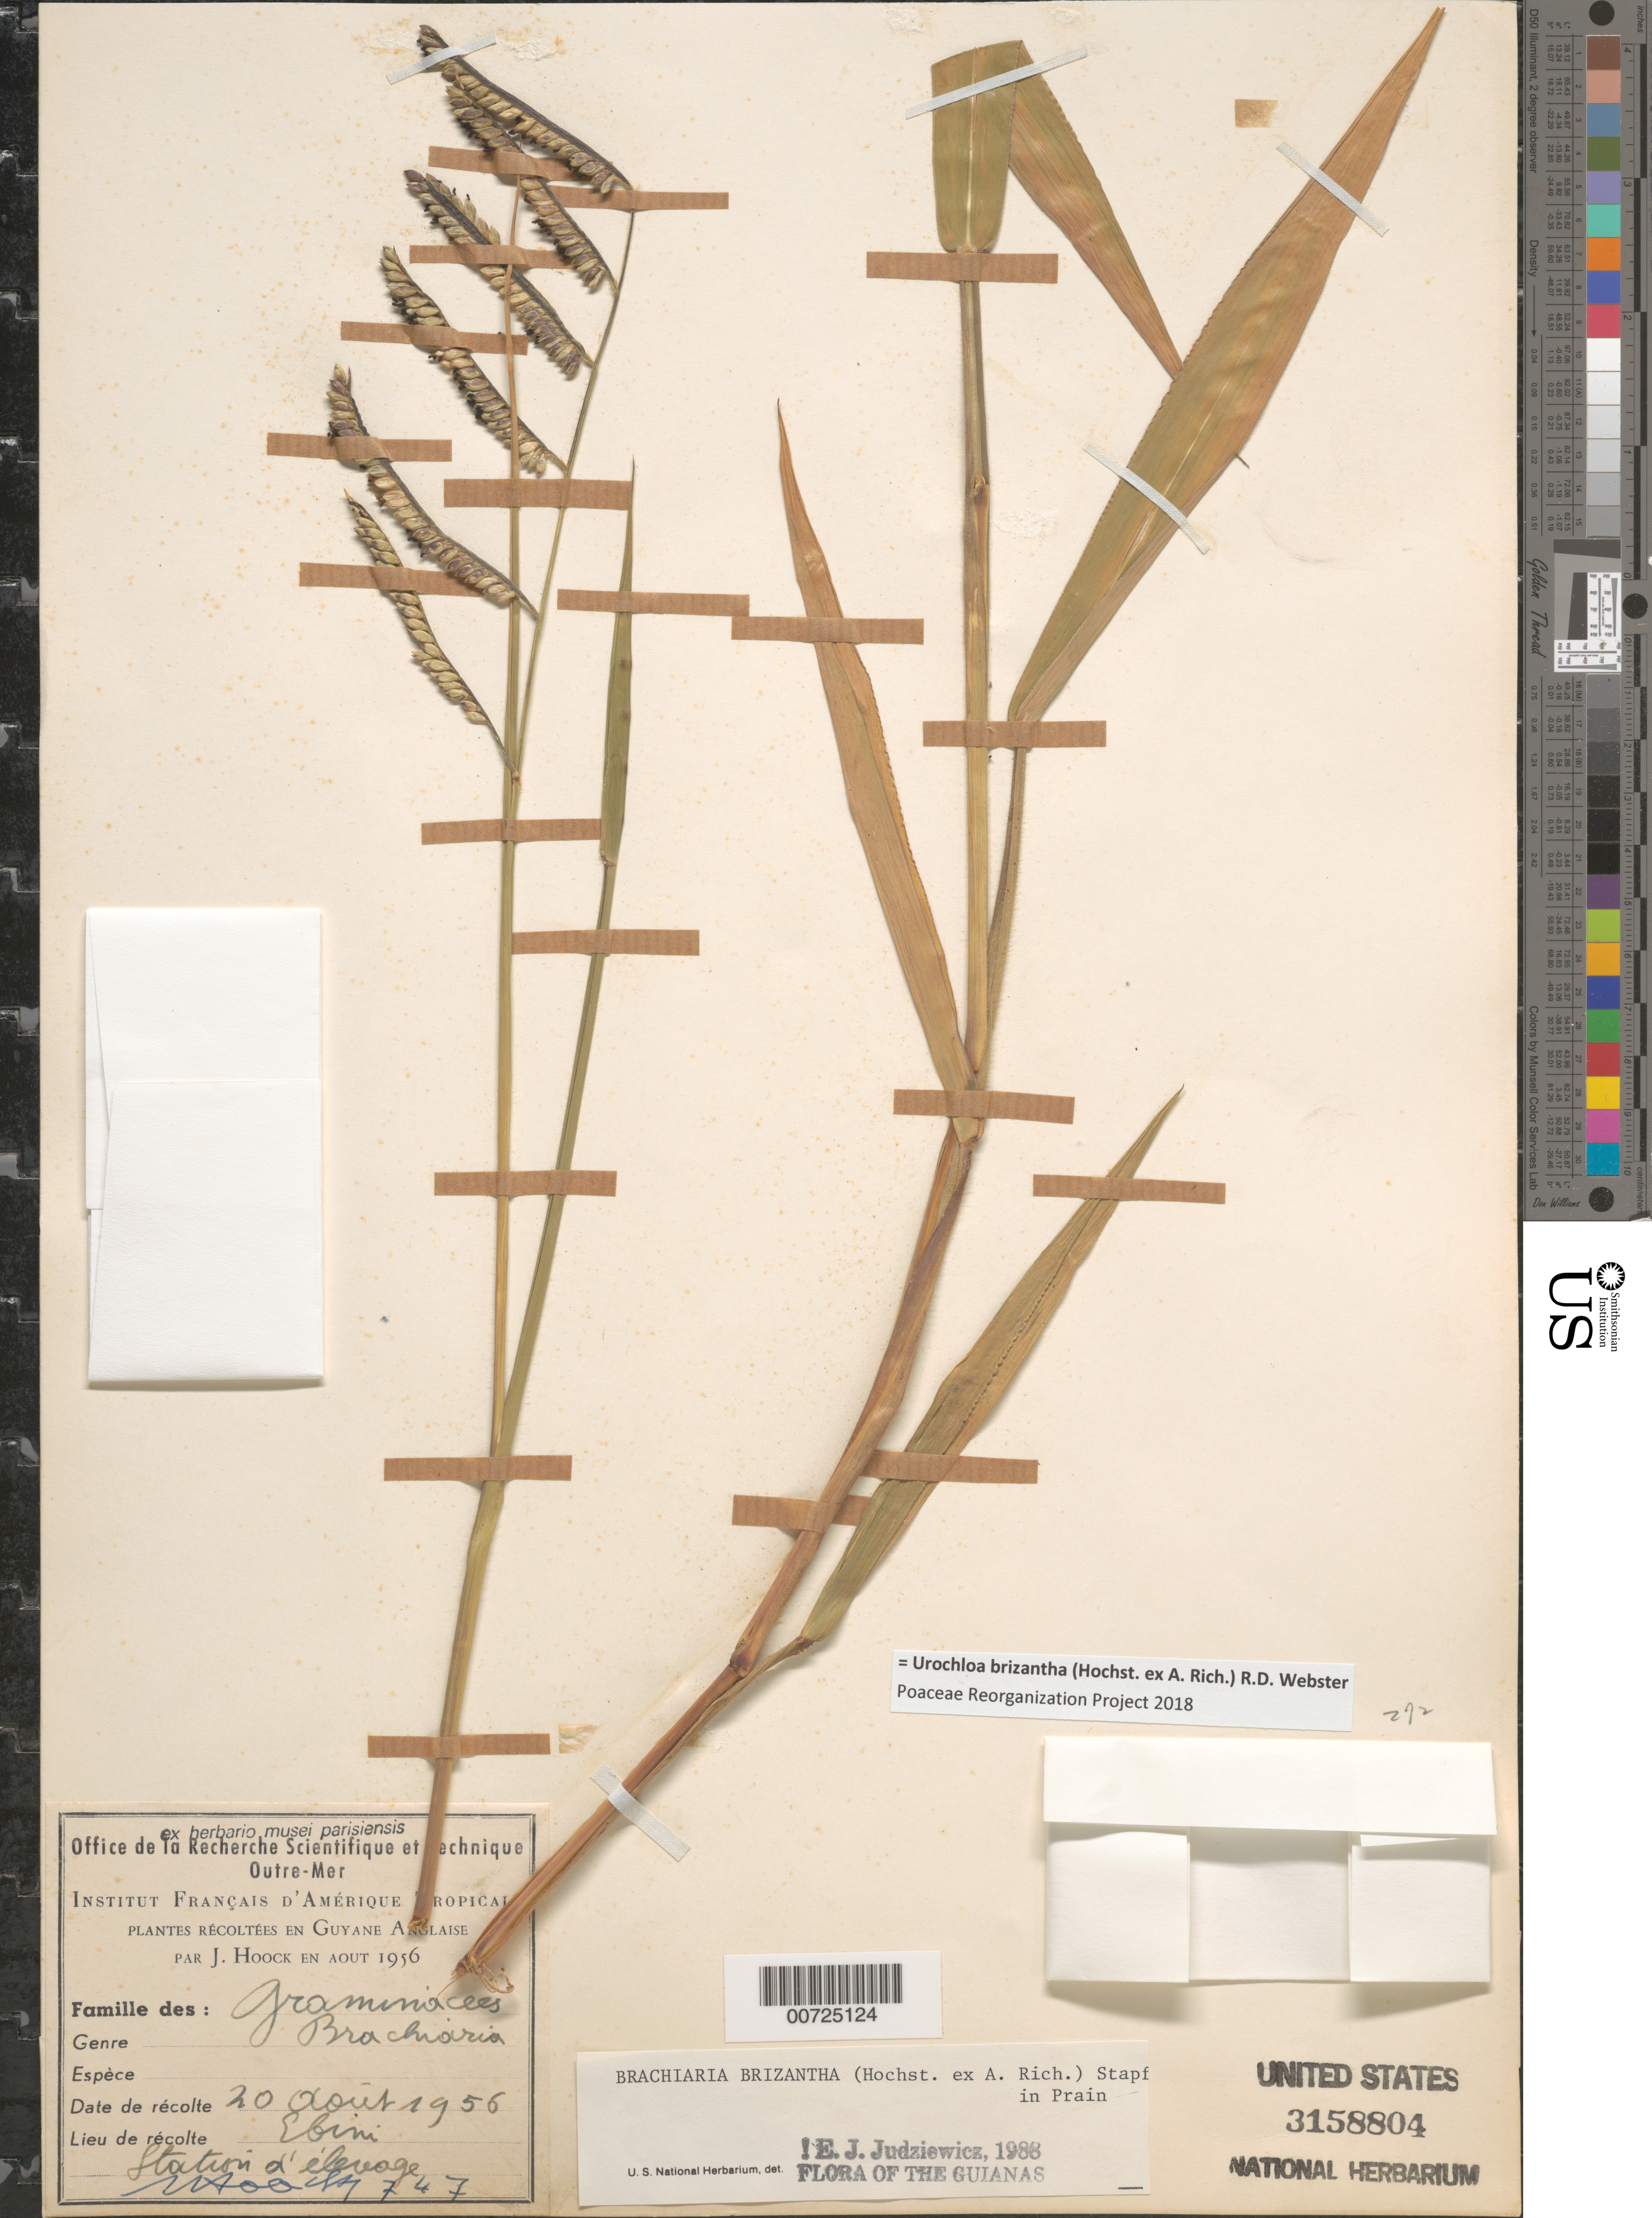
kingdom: Plantae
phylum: Tracheophyta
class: Liliopsida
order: Poales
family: Poaceae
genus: Urochloa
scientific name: Urochloa brizantha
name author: (Hochst. ex A. Rich.) R.D. Webster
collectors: J. Hoock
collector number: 747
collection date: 1956-08-20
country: Guyana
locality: Guyane Anglaise. Ebini. Station d' élevage. The Guianas.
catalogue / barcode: US 3158804